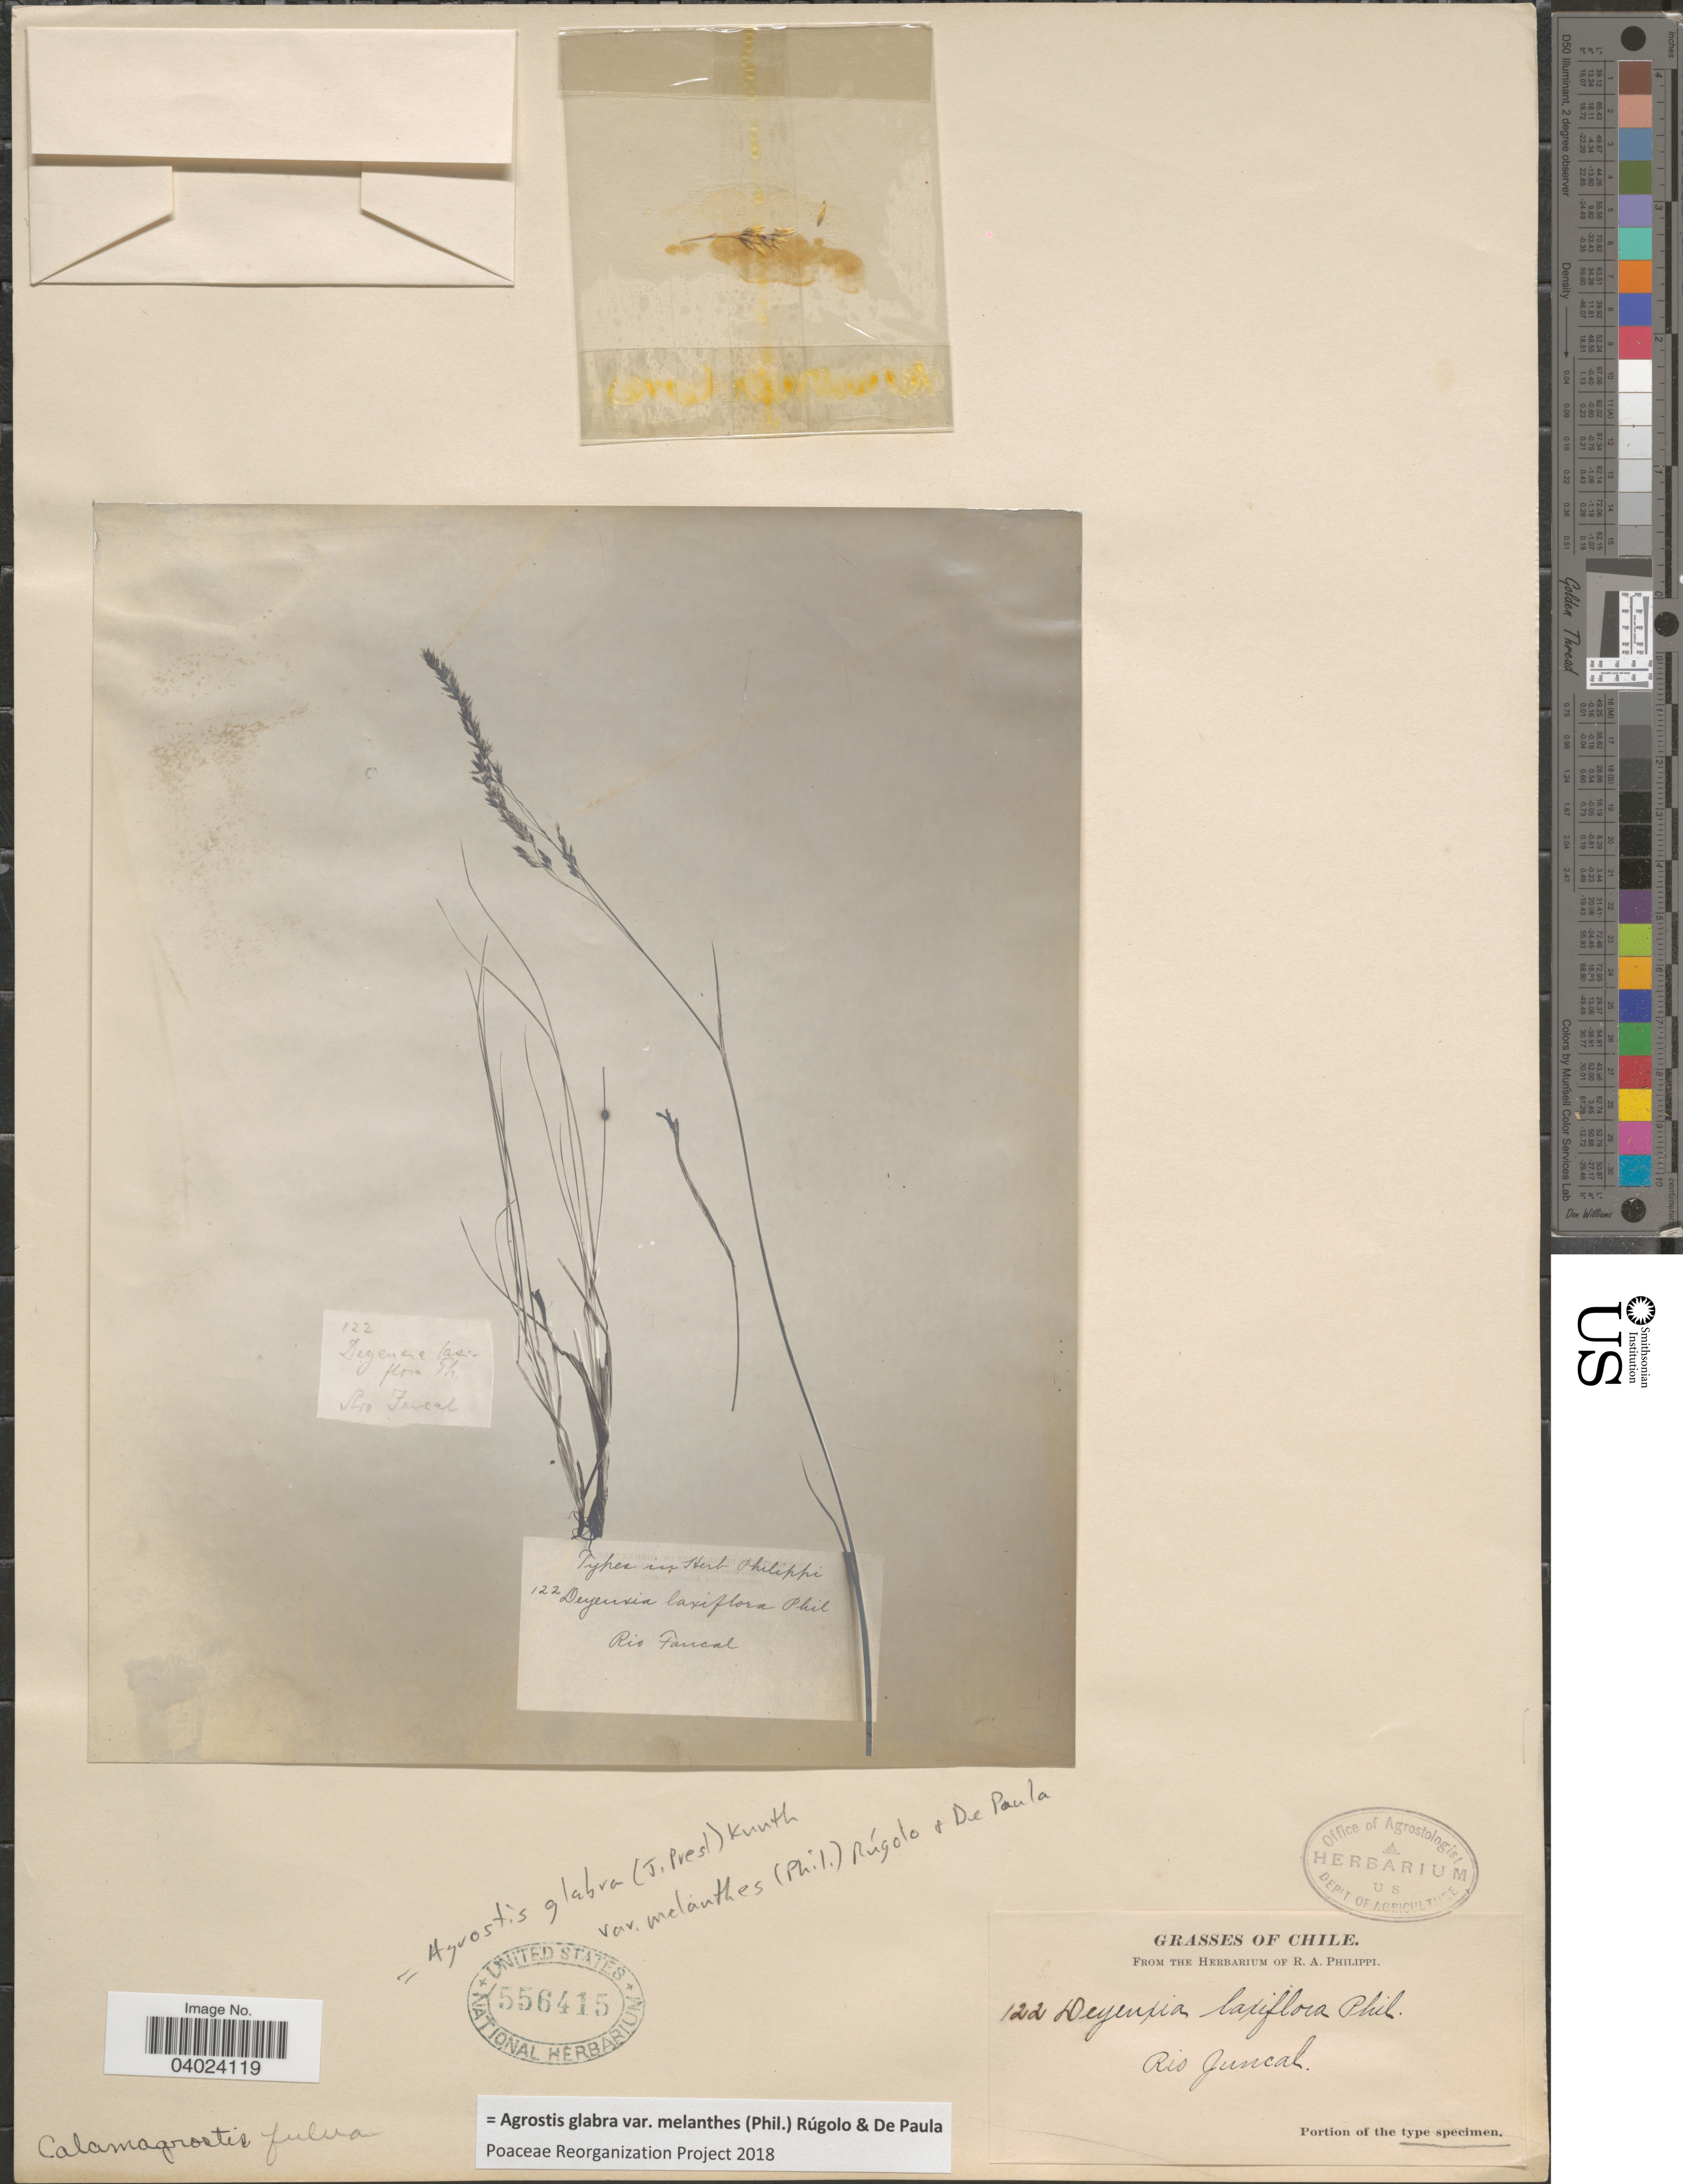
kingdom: Plantae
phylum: Tracheophyta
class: Liliopsida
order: Poales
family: Poaceae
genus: Agrostis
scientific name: Agrostis glabra var. melanthes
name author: (Phil.) Rúgolo & De Paula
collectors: ex. herb. R.A. Philippi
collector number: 122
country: Chile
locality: Rio Juncal.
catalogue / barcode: US 556415